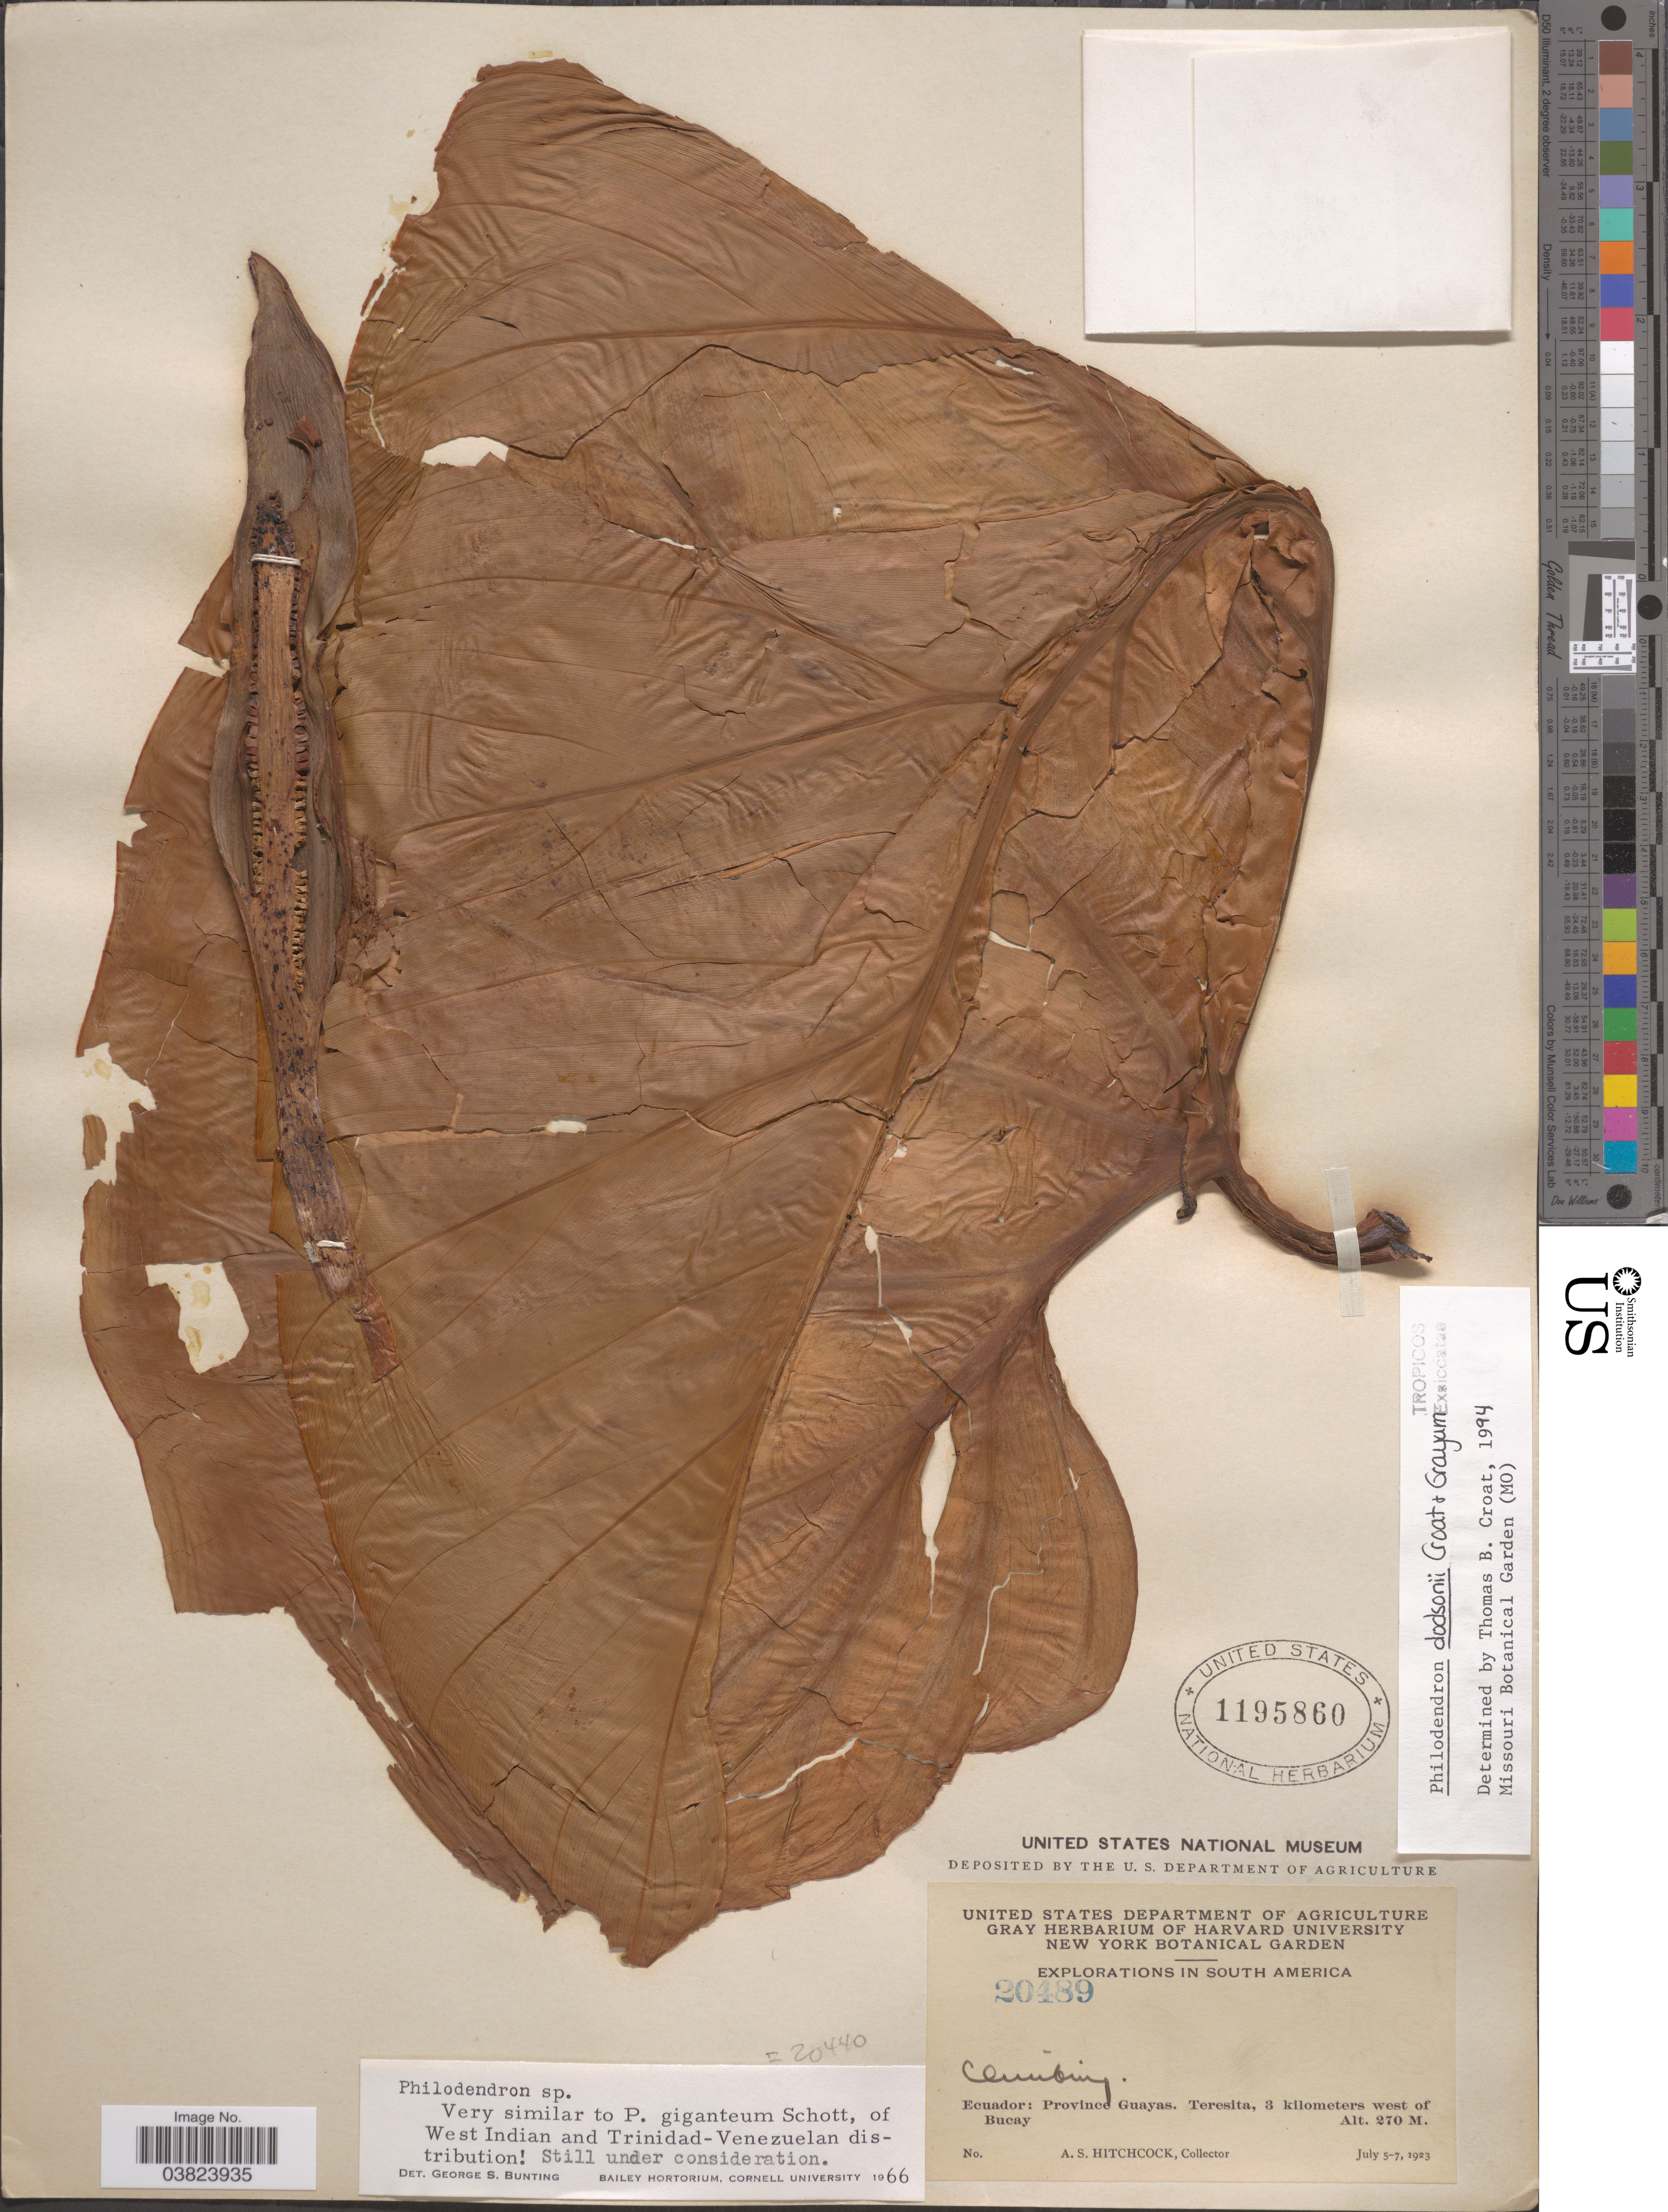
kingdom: Plantae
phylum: Tracheophyta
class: Liliopsida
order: Alismatales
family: Araceae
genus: Philodendron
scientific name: Philodendron dodsonii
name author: Croat & Grayum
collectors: A. S. Hitchcock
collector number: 20489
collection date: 1923-07-05/1923-07-07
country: Ecuador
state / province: Guayas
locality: Teresita, 3 kilometers west of Bucay.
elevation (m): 270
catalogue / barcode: US 1195860